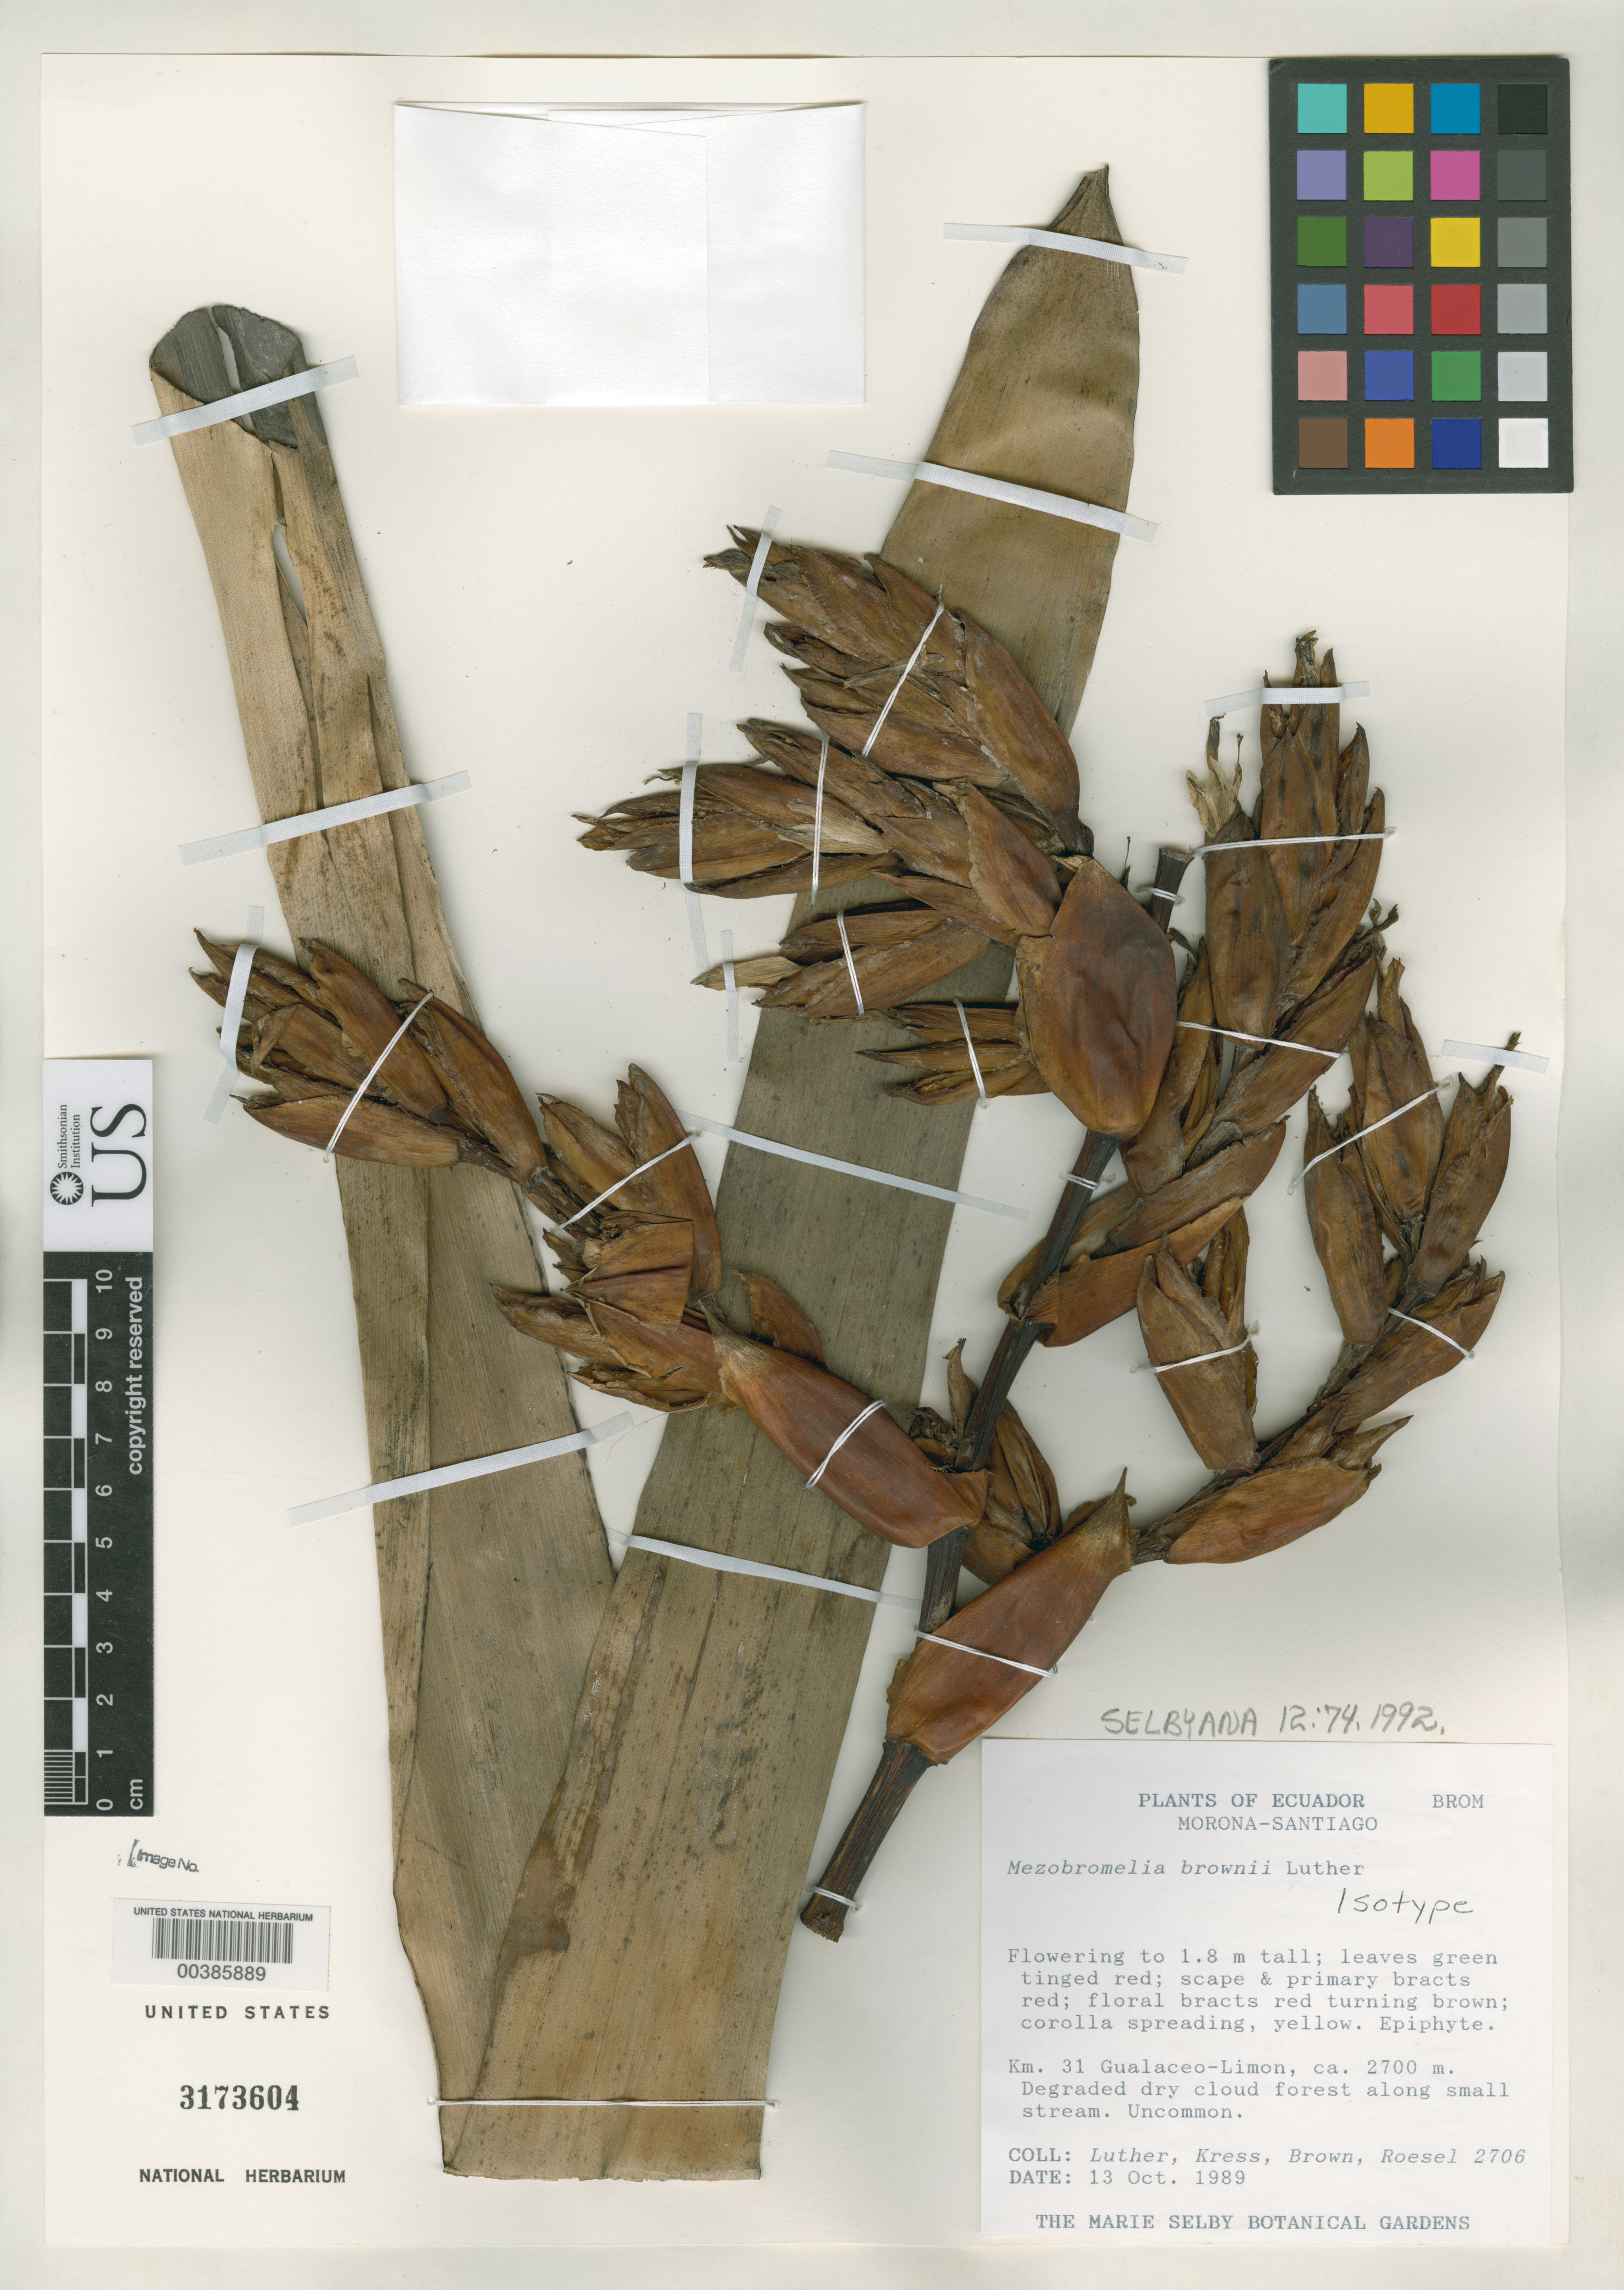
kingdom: Plantae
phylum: Tracheophyta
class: Liliopsida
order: Poales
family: Bromeliaceae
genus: Mezobromelia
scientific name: Mezobromelia brownii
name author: H. Luther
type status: Isotype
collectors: Harry E. Luther, W. J. Kress & C. S. Roesel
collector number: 2706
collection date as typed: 13 Oct 1989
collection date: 1989-10-13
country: Ecuador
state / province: Morona-Santiago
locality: Km 31 Gualaceo-Limon.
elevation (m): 2700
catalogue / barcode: US 3173604